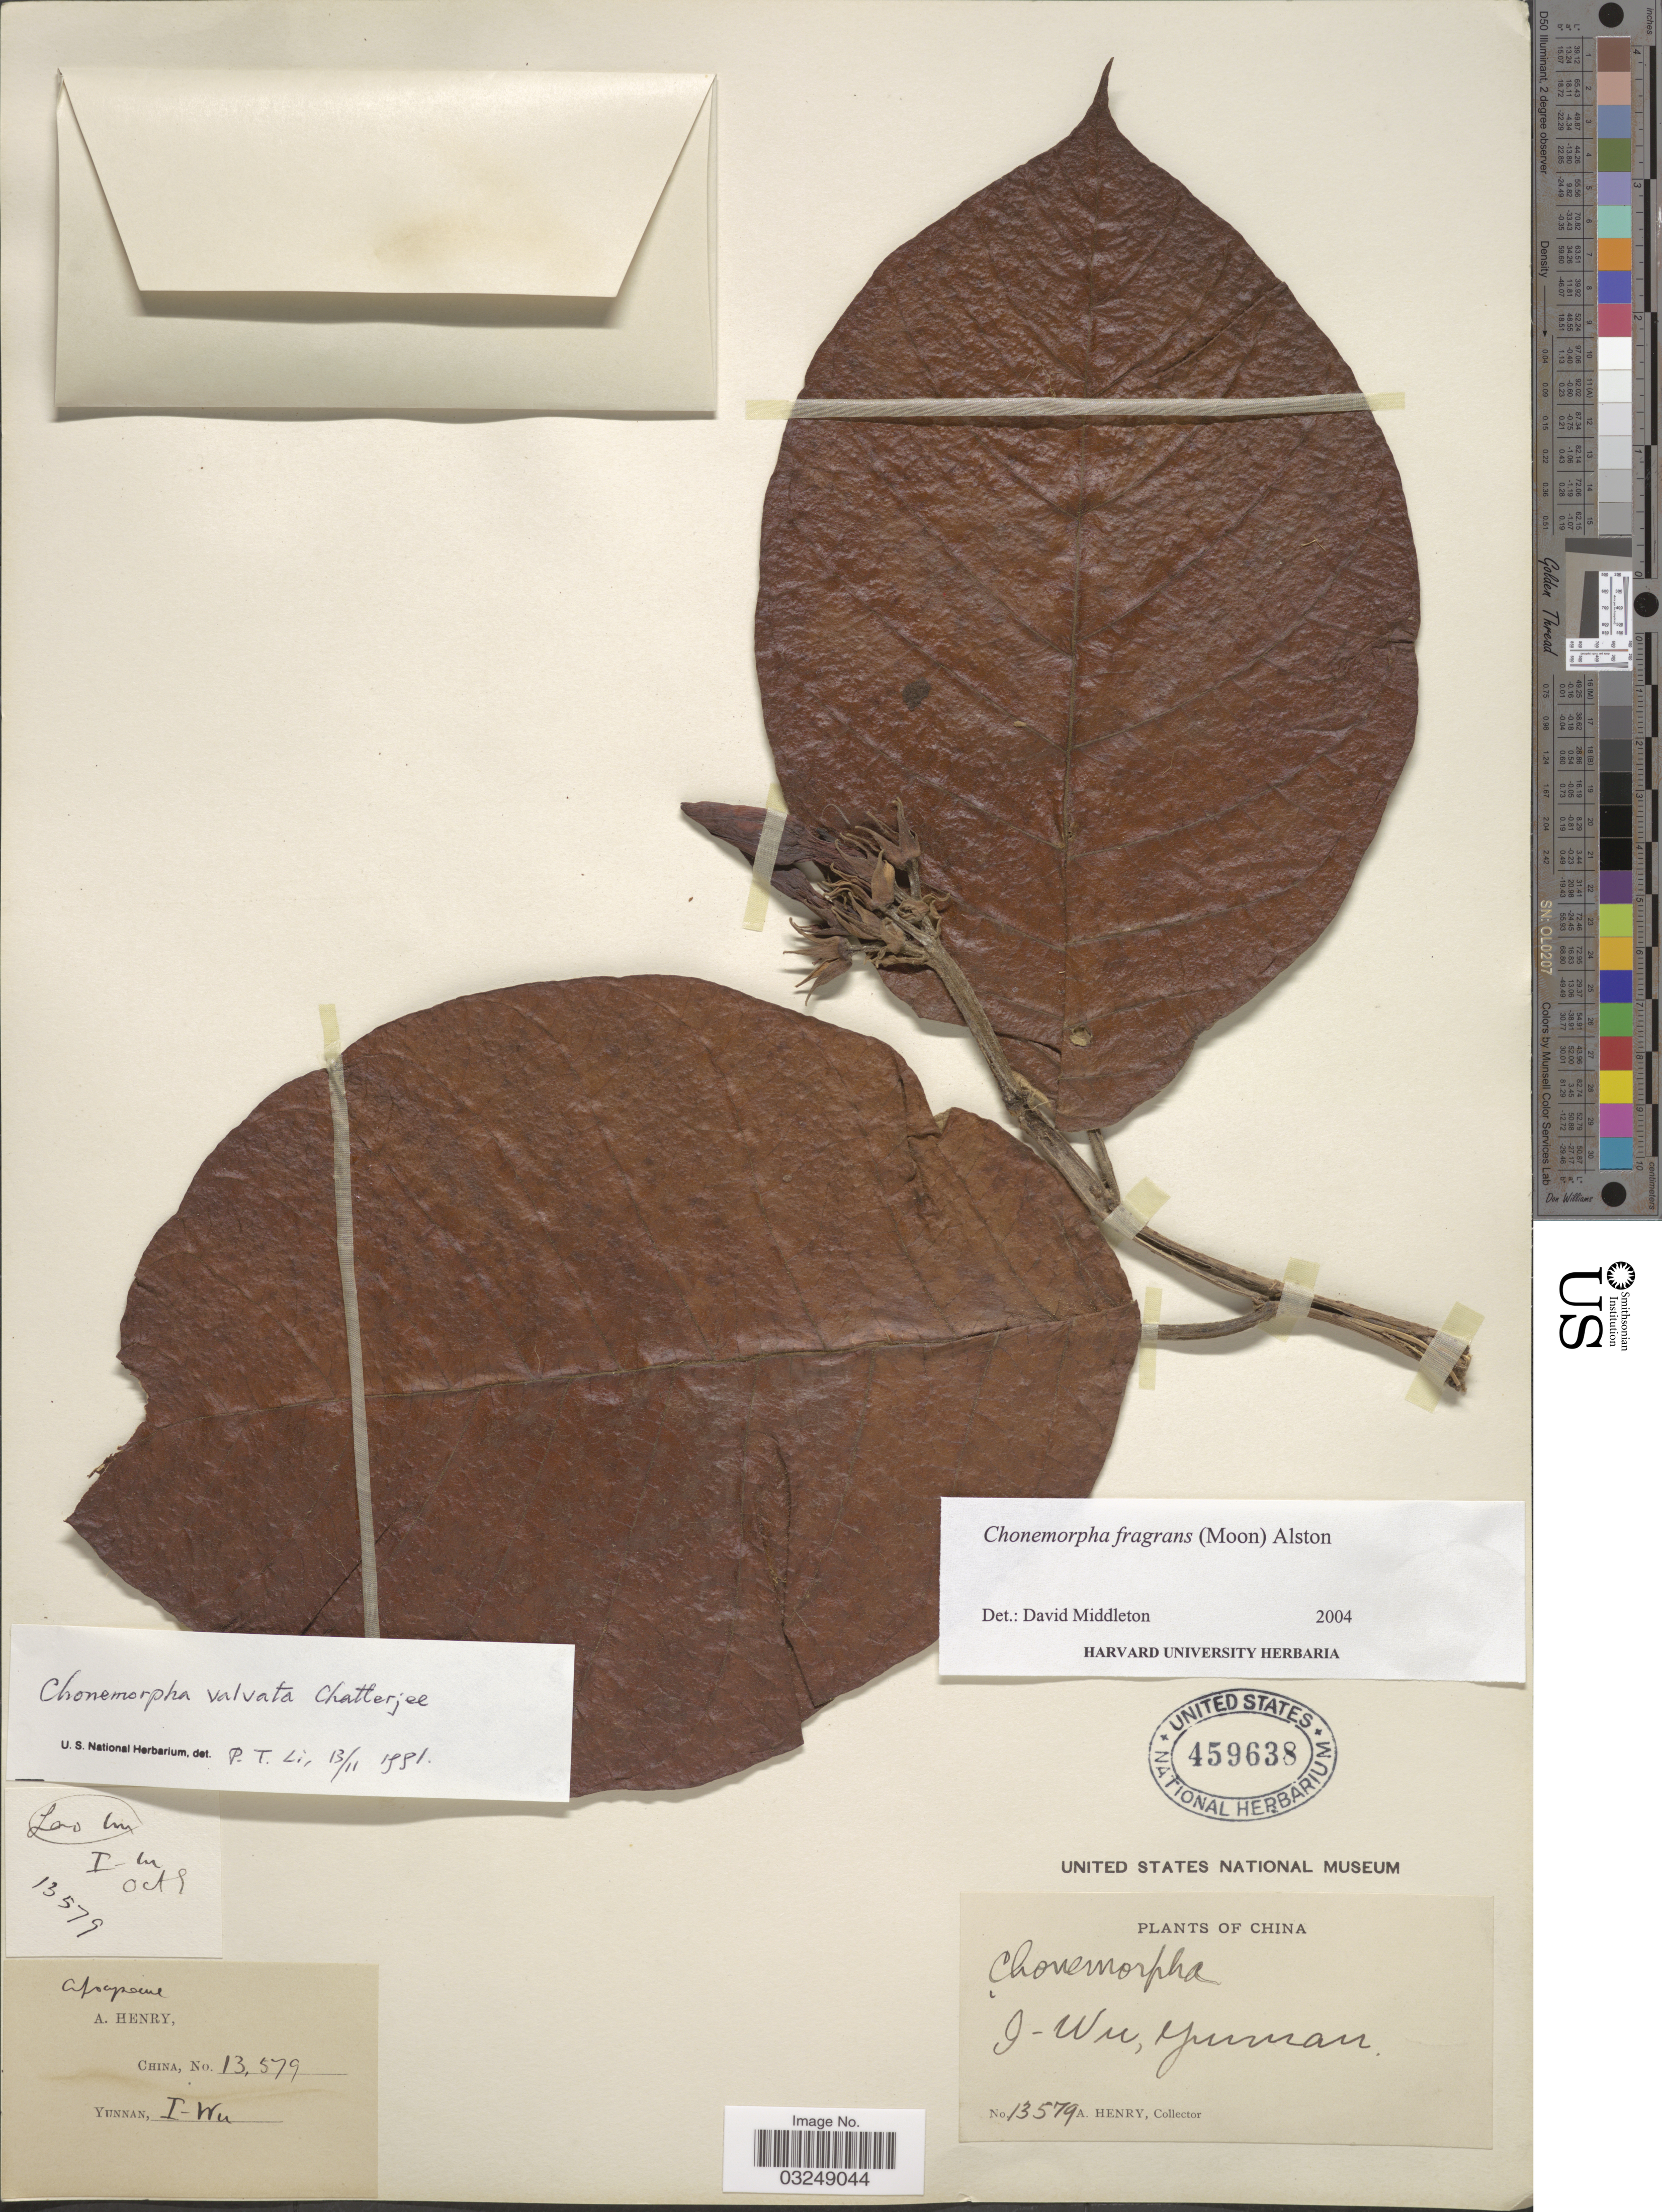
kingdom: Plantae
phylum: Tracheophyta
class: Magnoliopsida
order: Gentianales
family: Apocynaceae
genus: Chonemorpha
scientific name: Chonemorpha fragrans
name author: (K.H. Moon) Alston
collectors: A. Henry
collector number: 13579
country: China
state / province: Yunnan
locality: I-Wu.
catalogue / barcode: US 459638